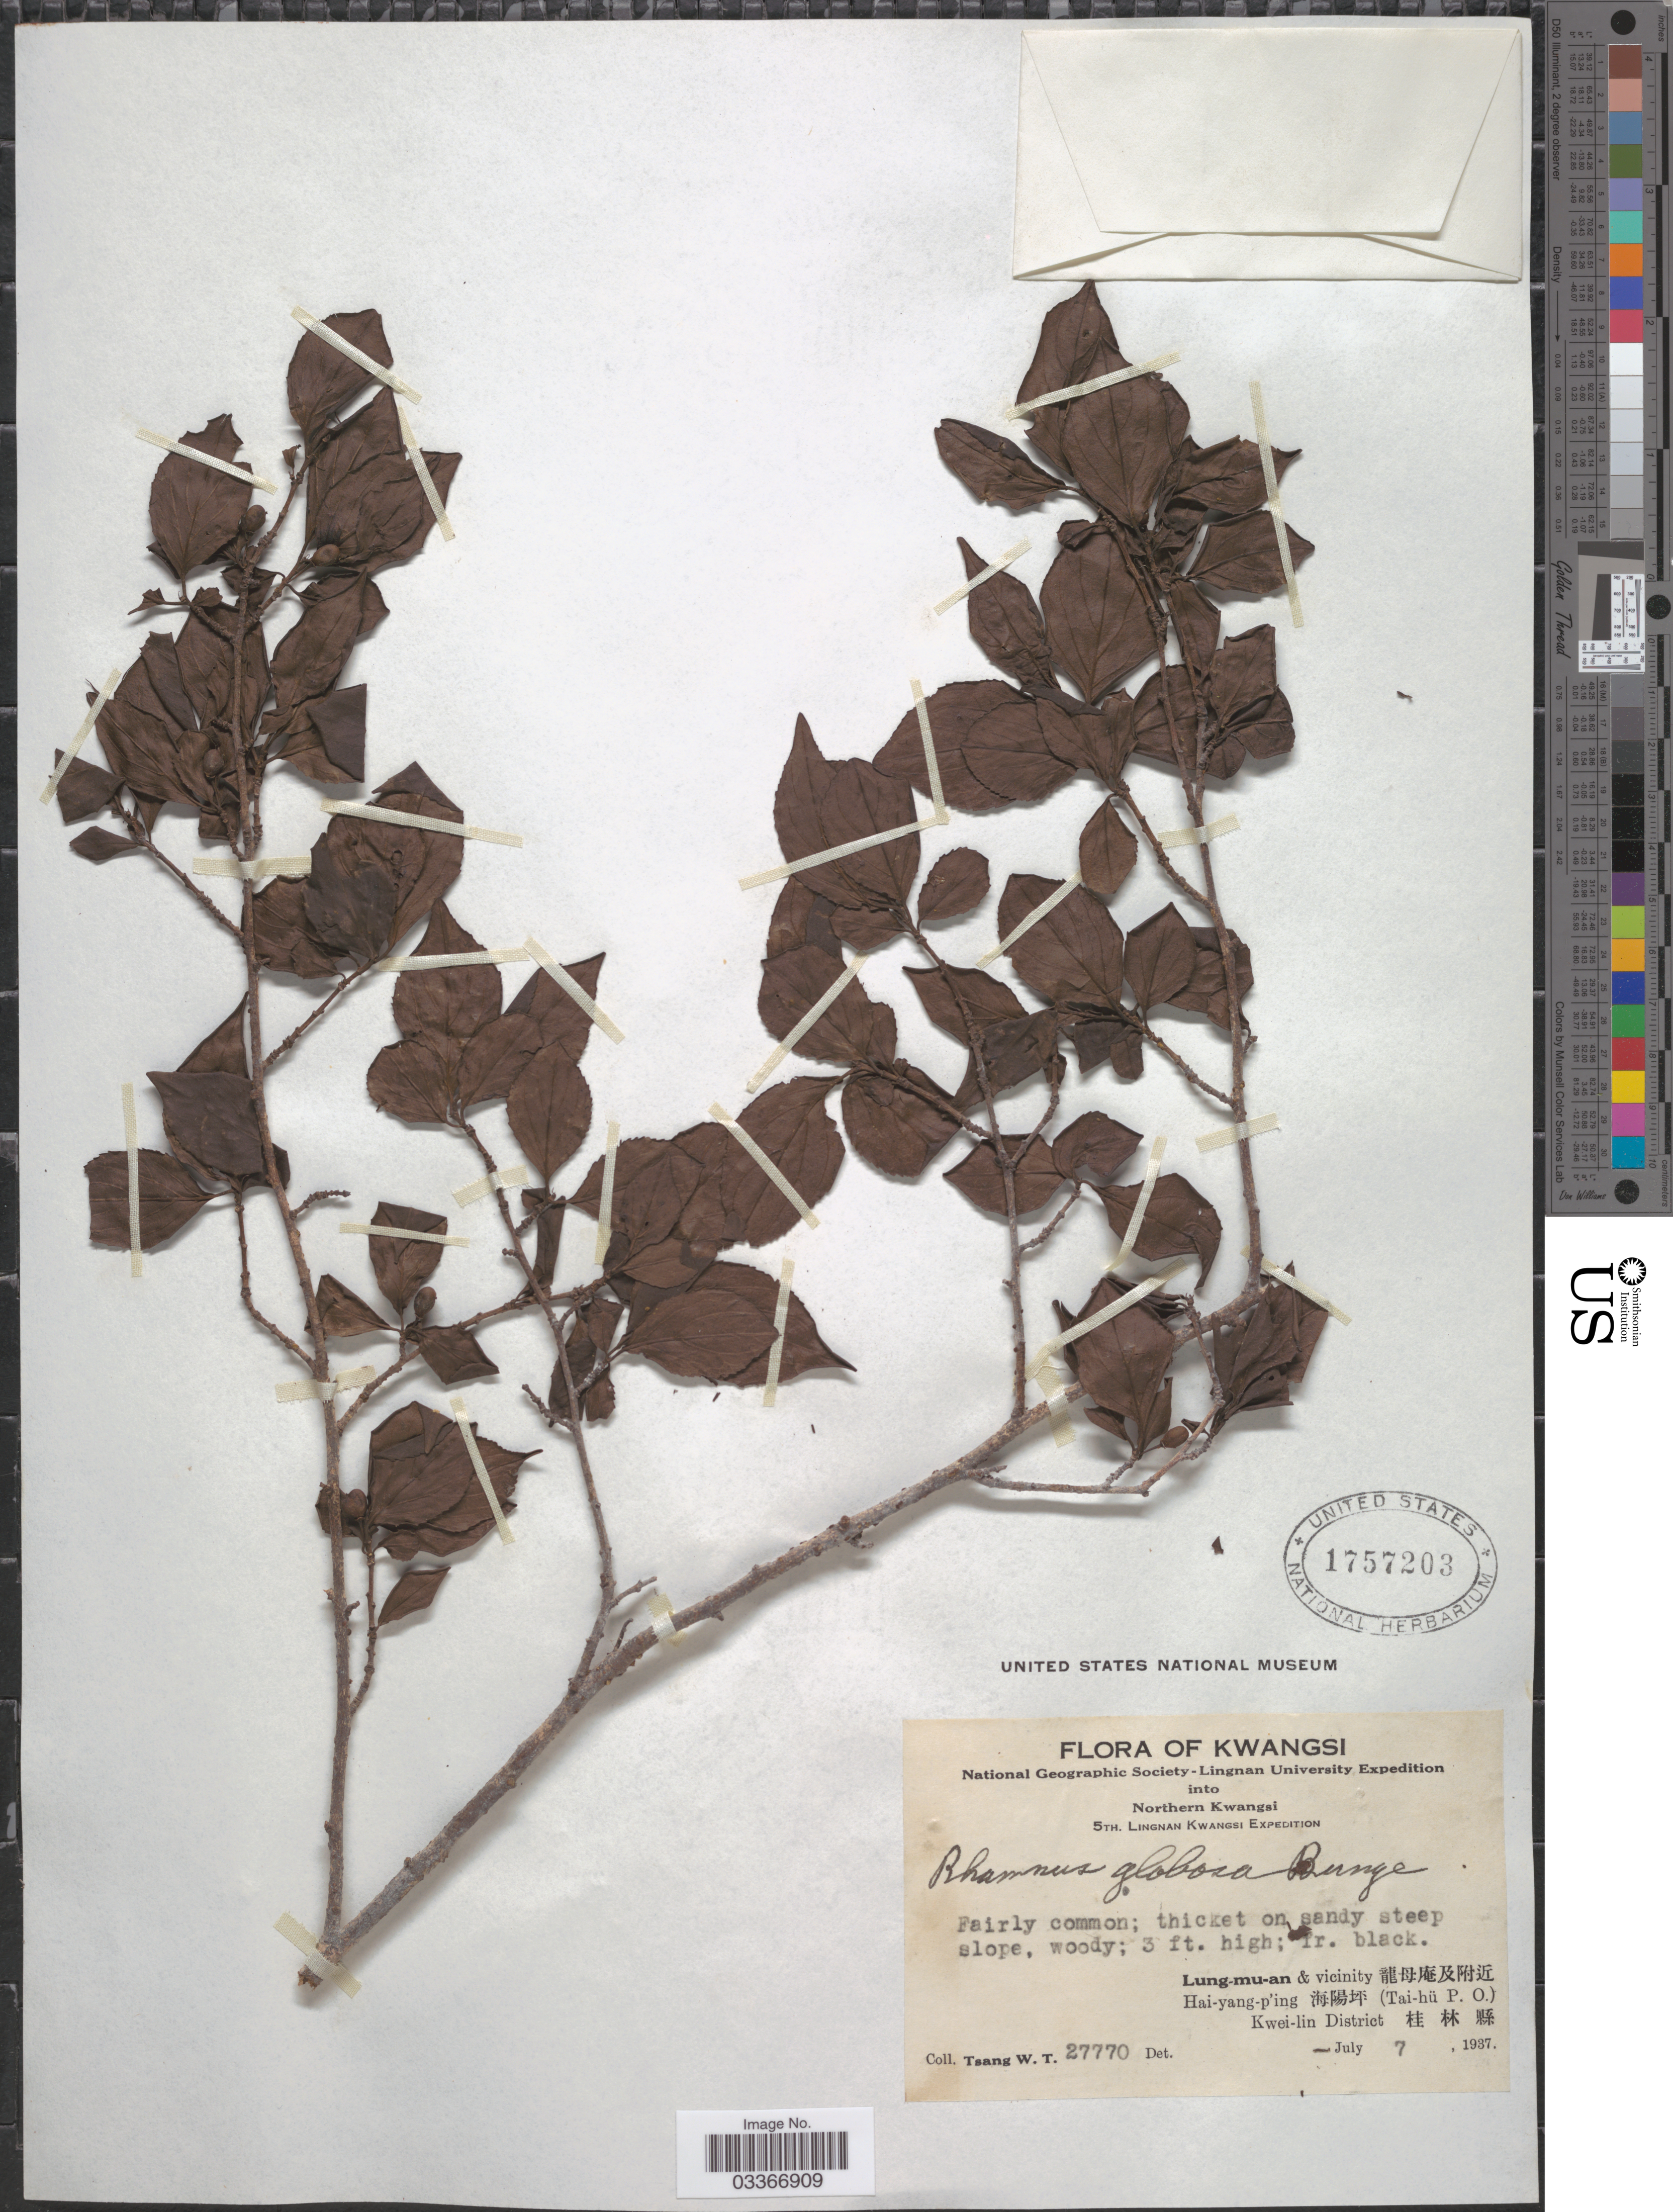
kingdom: Plantae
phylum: Tracheophyta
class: Magnoliopsida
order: Rosales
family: Rhamnaceae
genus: Rhamnus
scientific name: Rhamnus globosa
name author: Bunge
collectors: W. T. Tsang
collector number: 27770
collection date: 1937-07-07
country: China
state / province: Guangxi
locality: Lung-mu-an & vicinity Hai-yang-p'ing (Tai-hü P. O.) Kwei-lin District .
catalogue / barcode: US 1757203